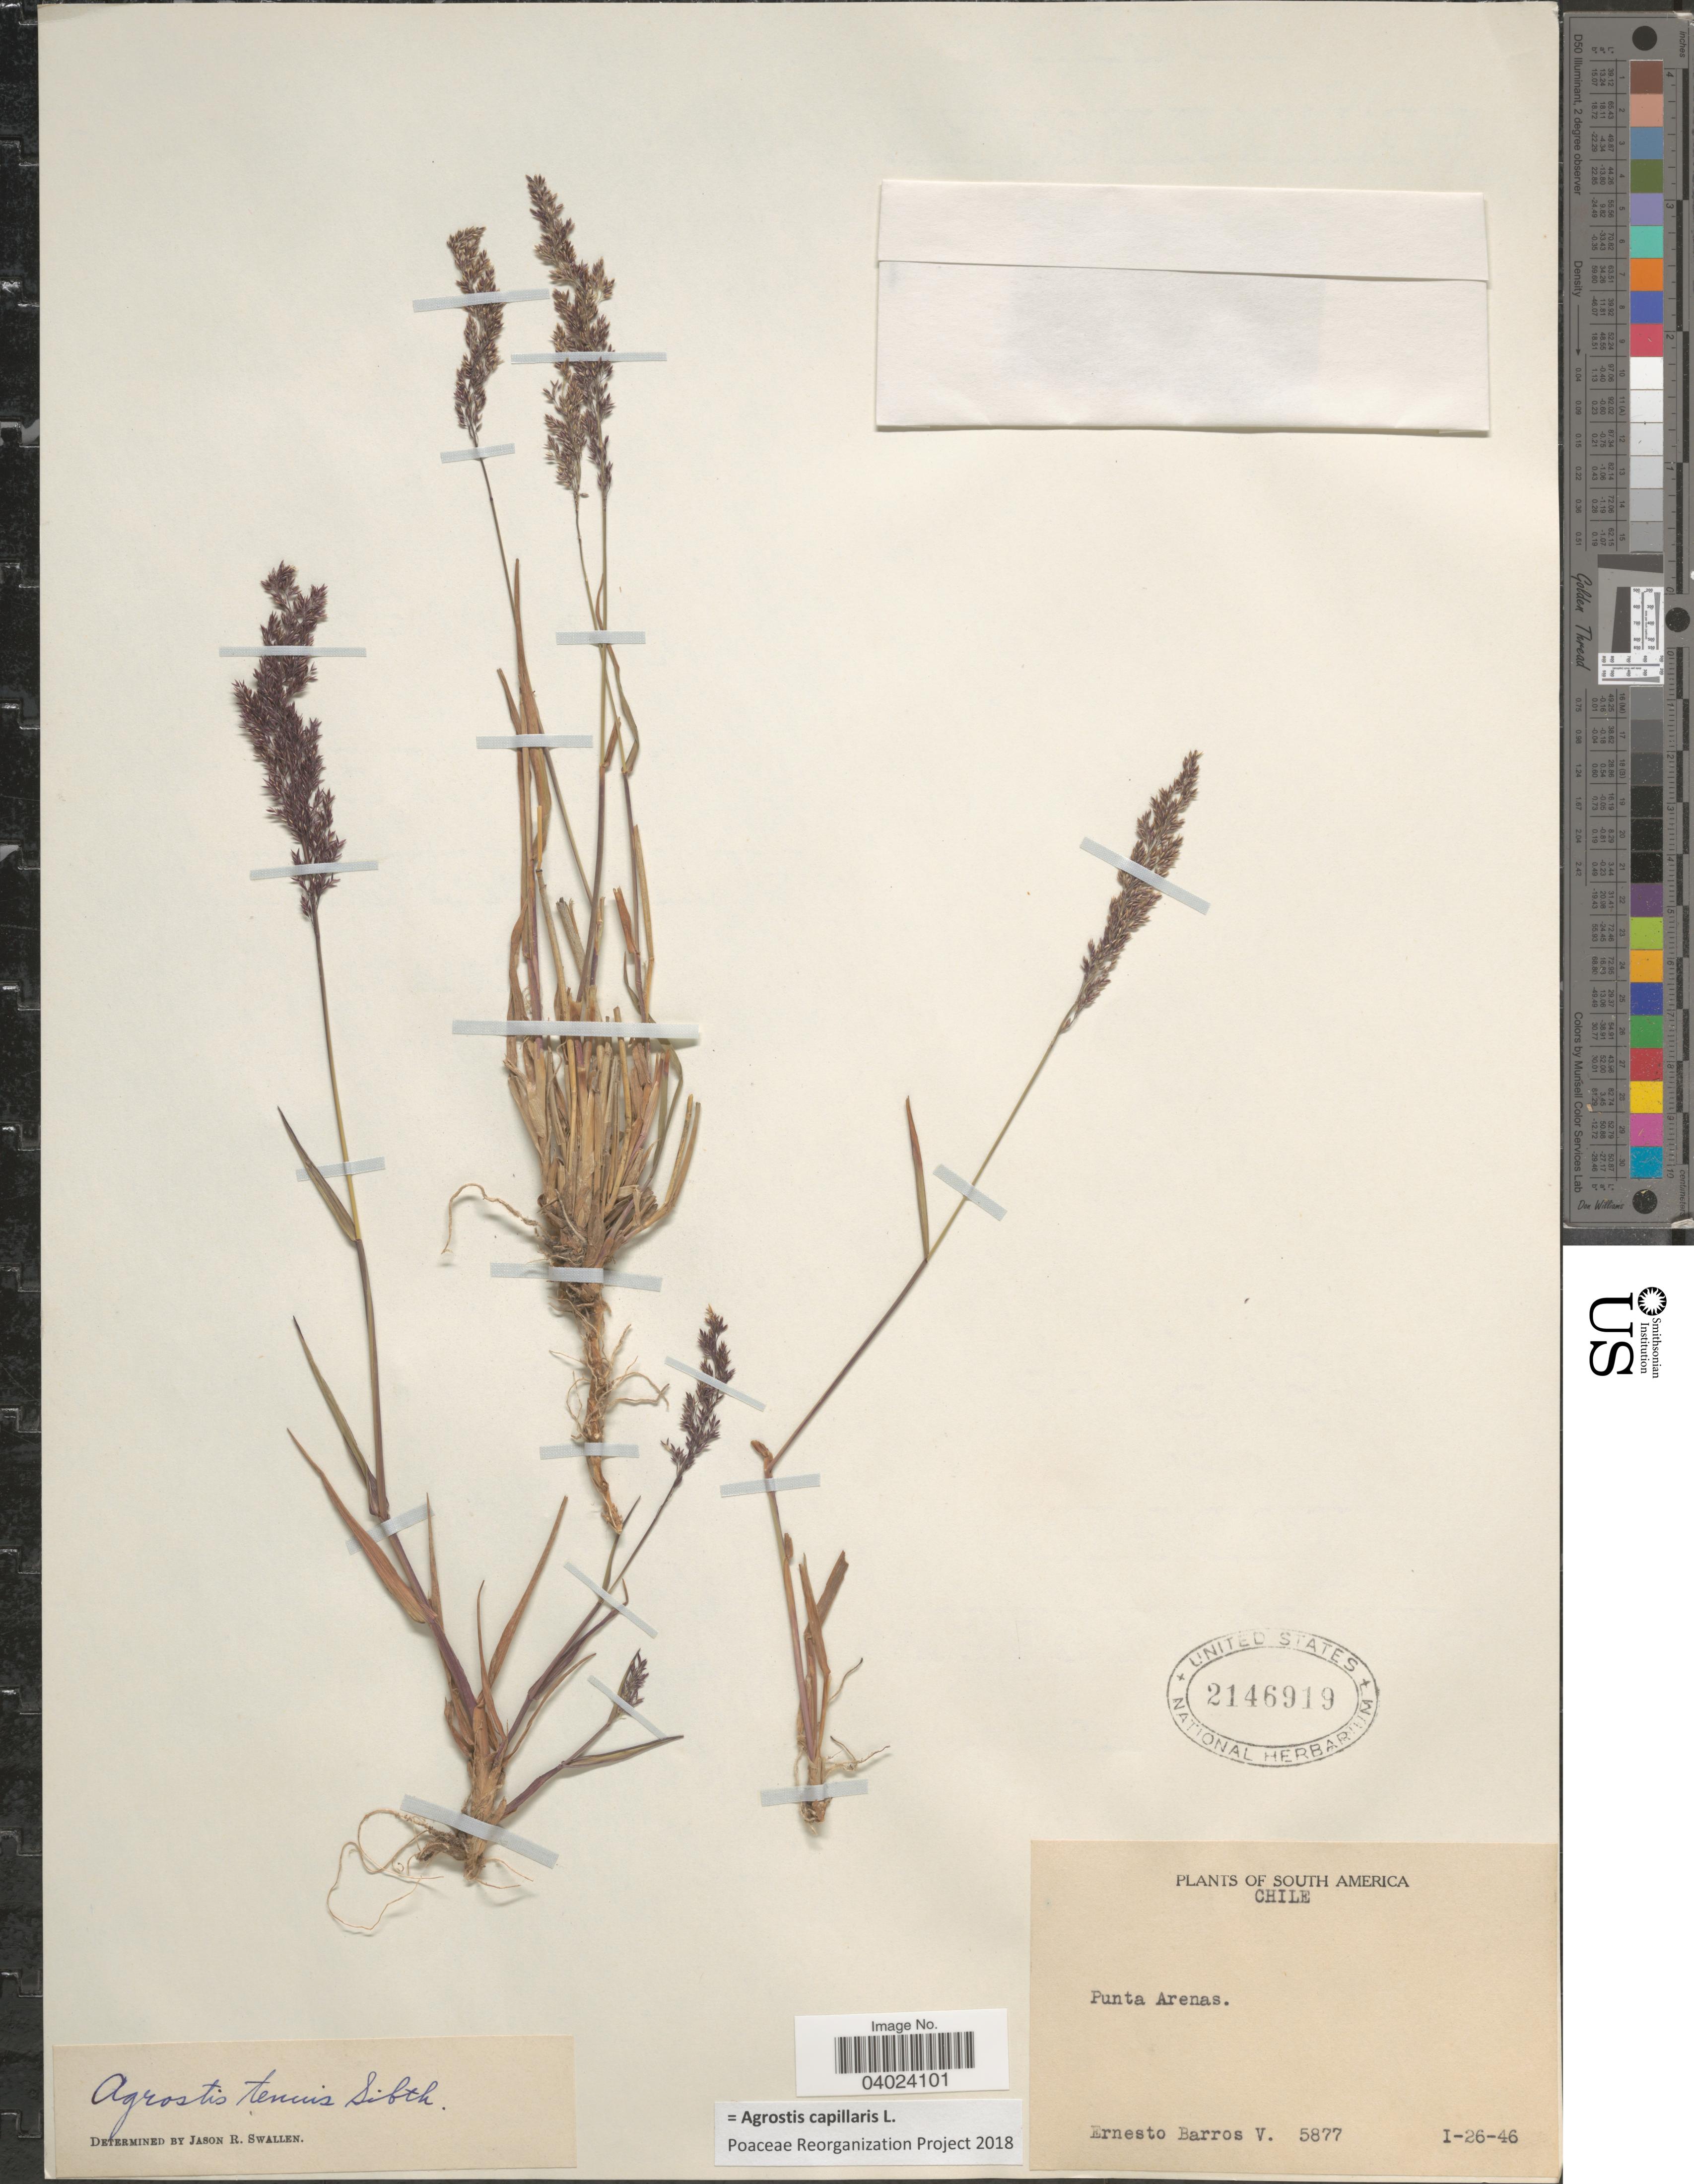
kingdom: Plantae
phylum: Tracheophyta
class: Liliopsida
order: Poales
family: Poaceae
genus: Agrostis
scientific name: Agrostis capillaris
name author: L.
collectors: E. Barros V.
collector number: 5877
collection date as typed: Transcribed d/m/y: 26/1/46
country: Chile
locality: Punta Arenas.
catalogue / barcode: US 2146919